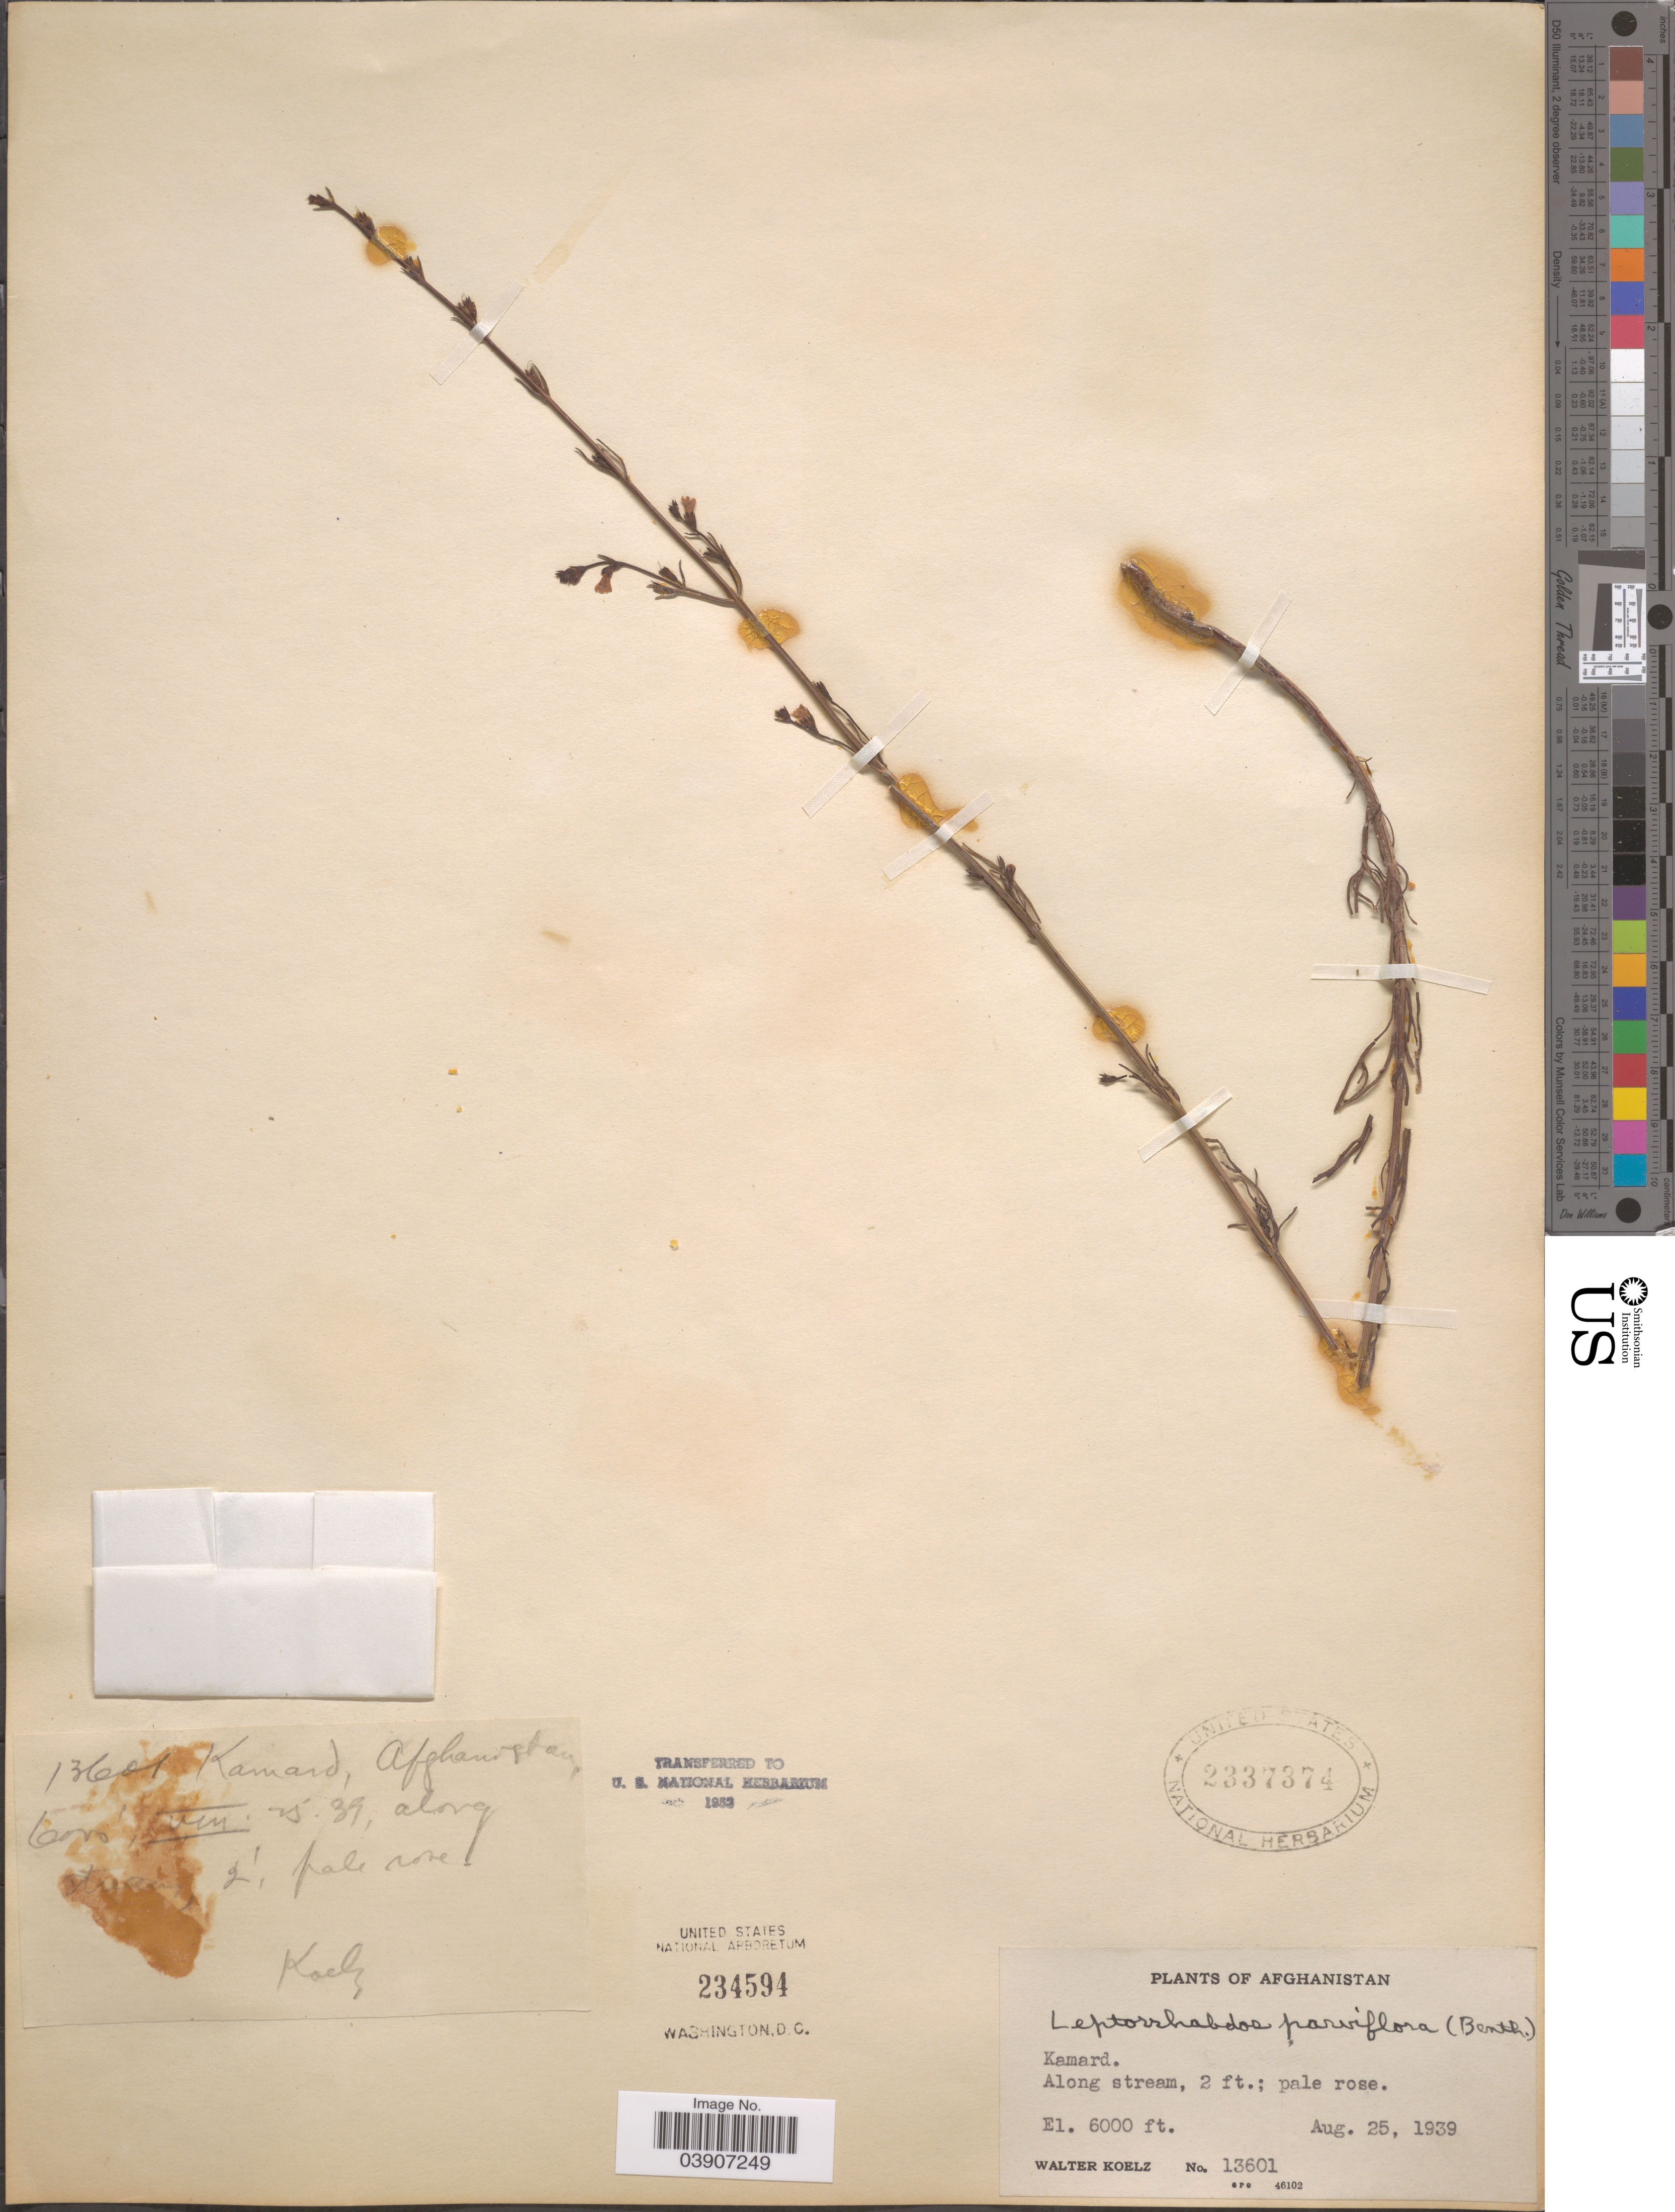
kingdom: Plantae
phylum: Tracheophyta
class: Magnoliopsida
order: Lamiales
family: Orobanchaceae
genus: Leptorhabdos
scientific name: Leptorhabdos parviflora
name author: (Benth.) Benth.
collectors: W. N. Koelz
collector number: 13601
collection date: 1939-08-25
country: Afghanistan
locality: Kamard.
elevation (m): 1829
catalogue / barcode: US 2337374